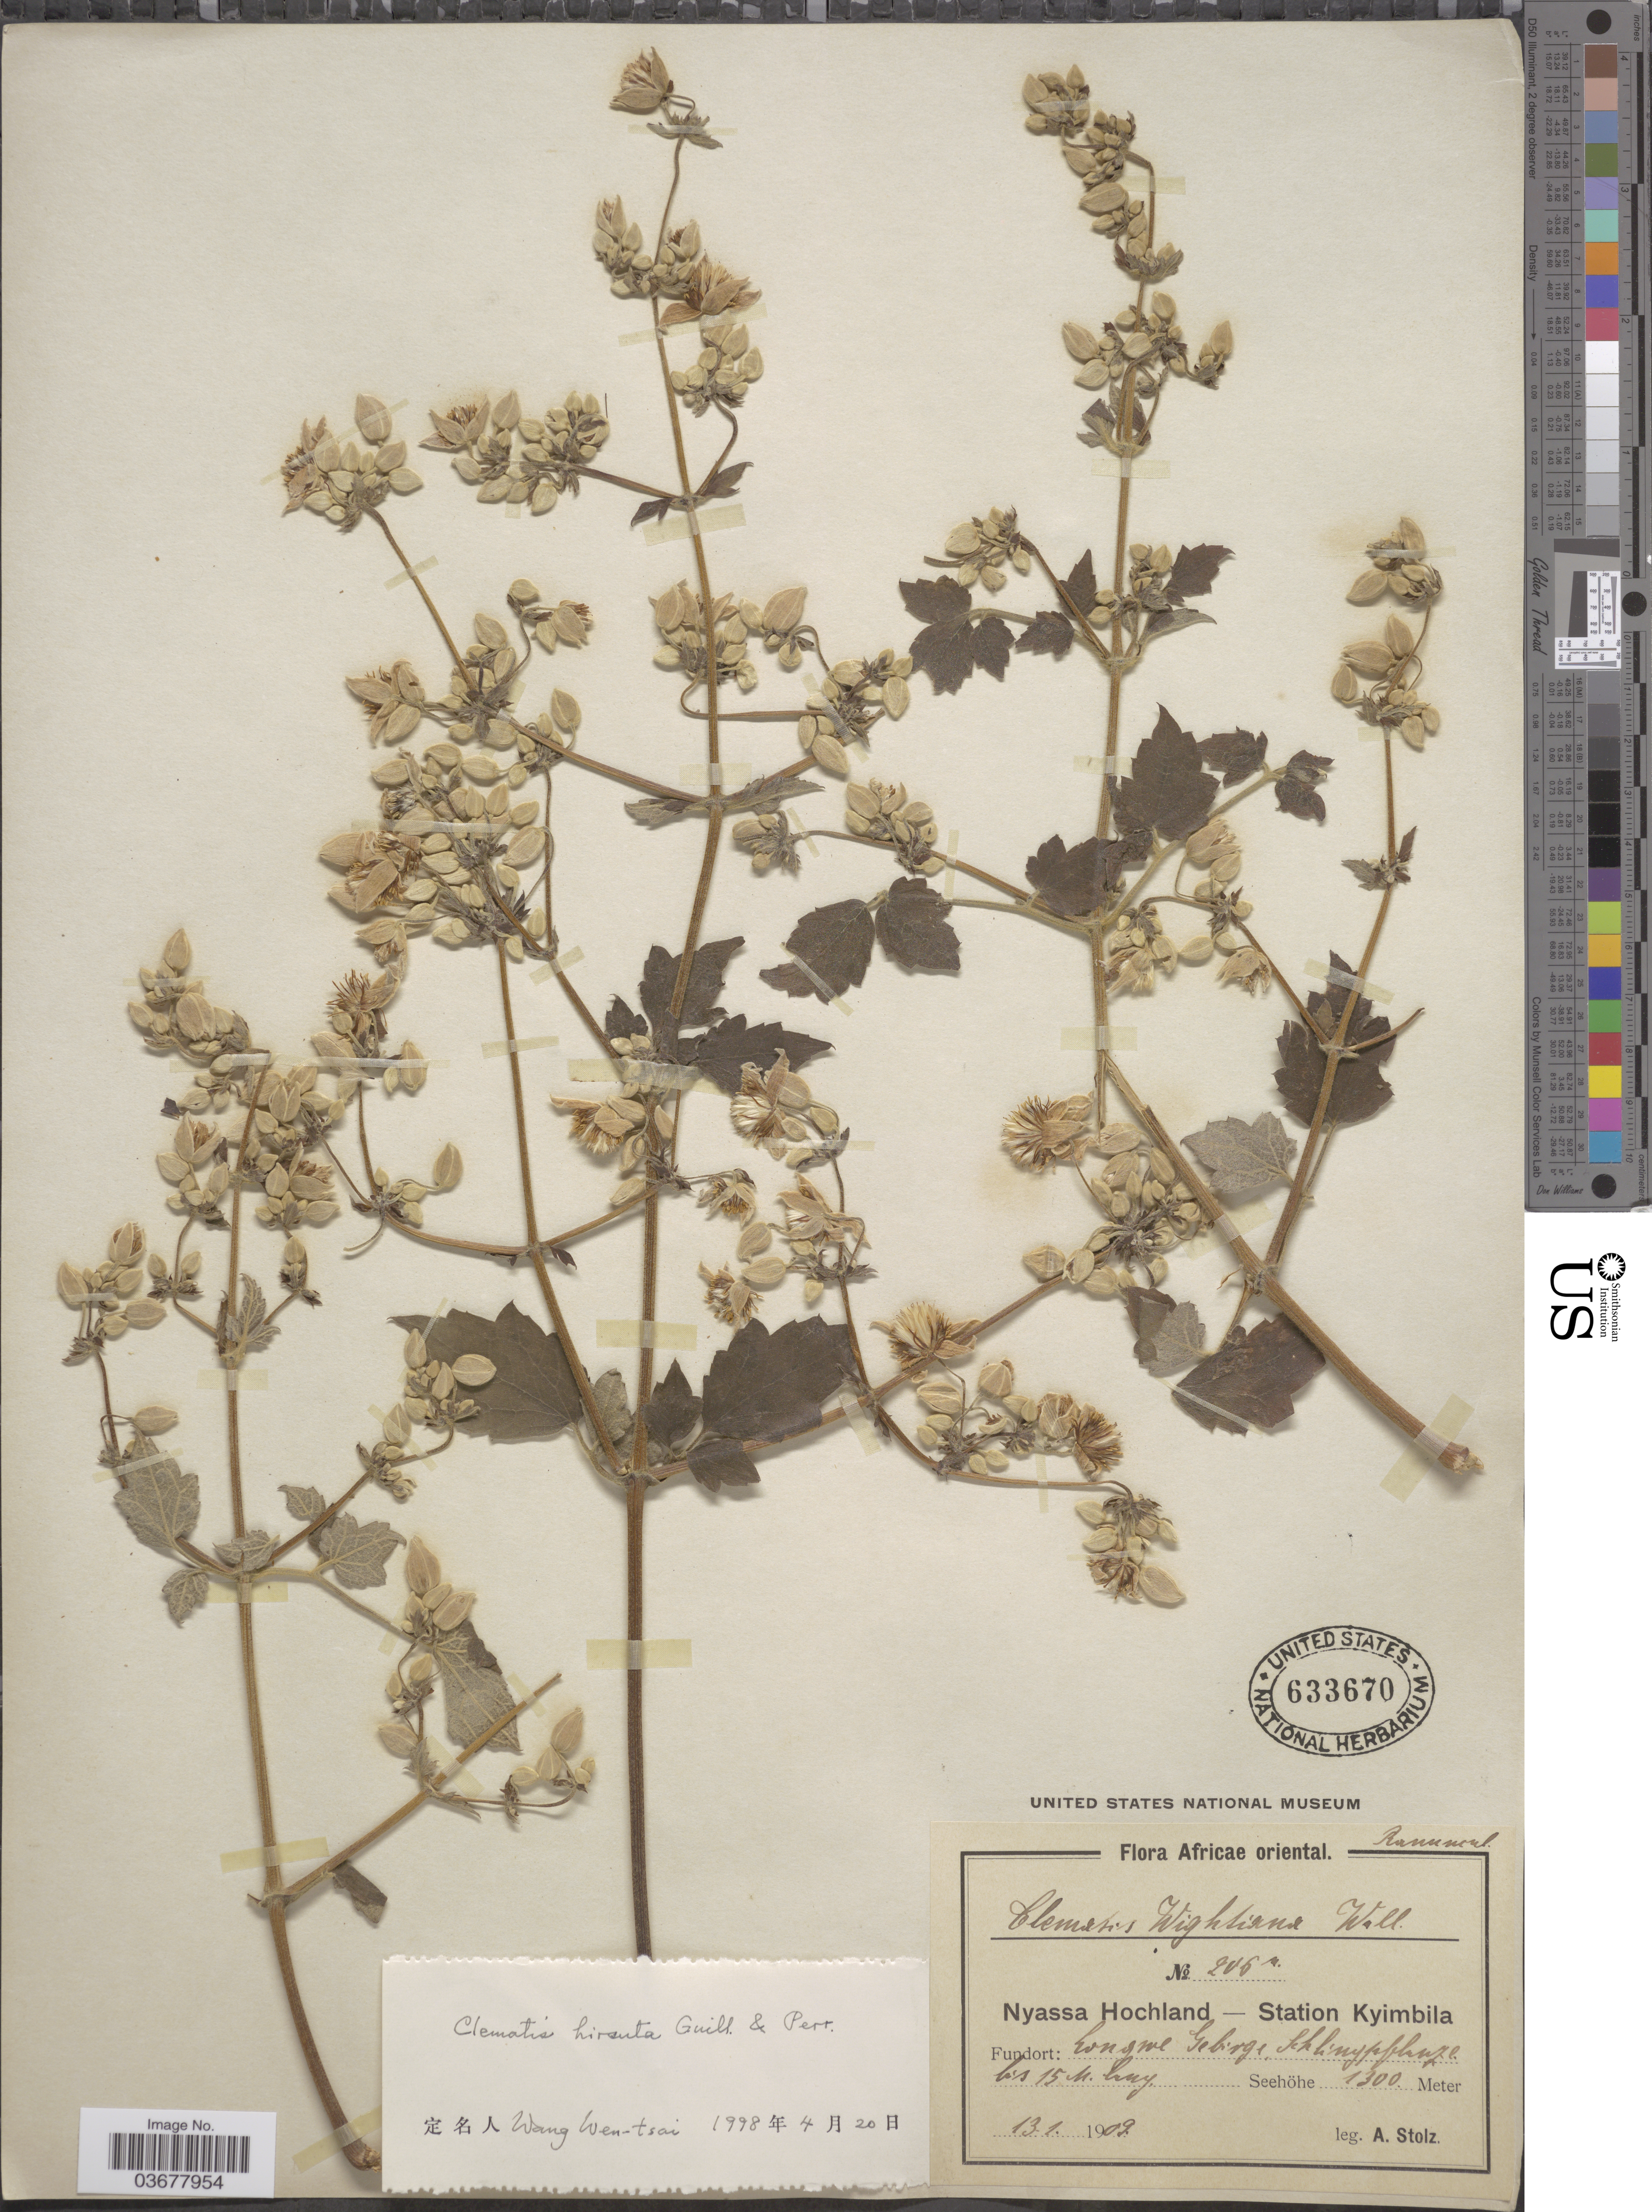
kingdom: Plantae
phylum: Tracheophyta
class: Magnoliopsida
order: Ranunculales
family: Ranunculaceae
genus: Clematis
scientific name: Clematis hirsuta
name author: Guill. & Perr.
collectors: A. Stolz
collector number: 206a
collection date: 1909-01-13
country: Tanzania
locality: Africae oriental. Nyassa Hochland - Station Kyimbila. Eongme Gebirg, Schlingpfluze. [interpreted]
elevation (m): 1300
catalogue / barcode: US 633670